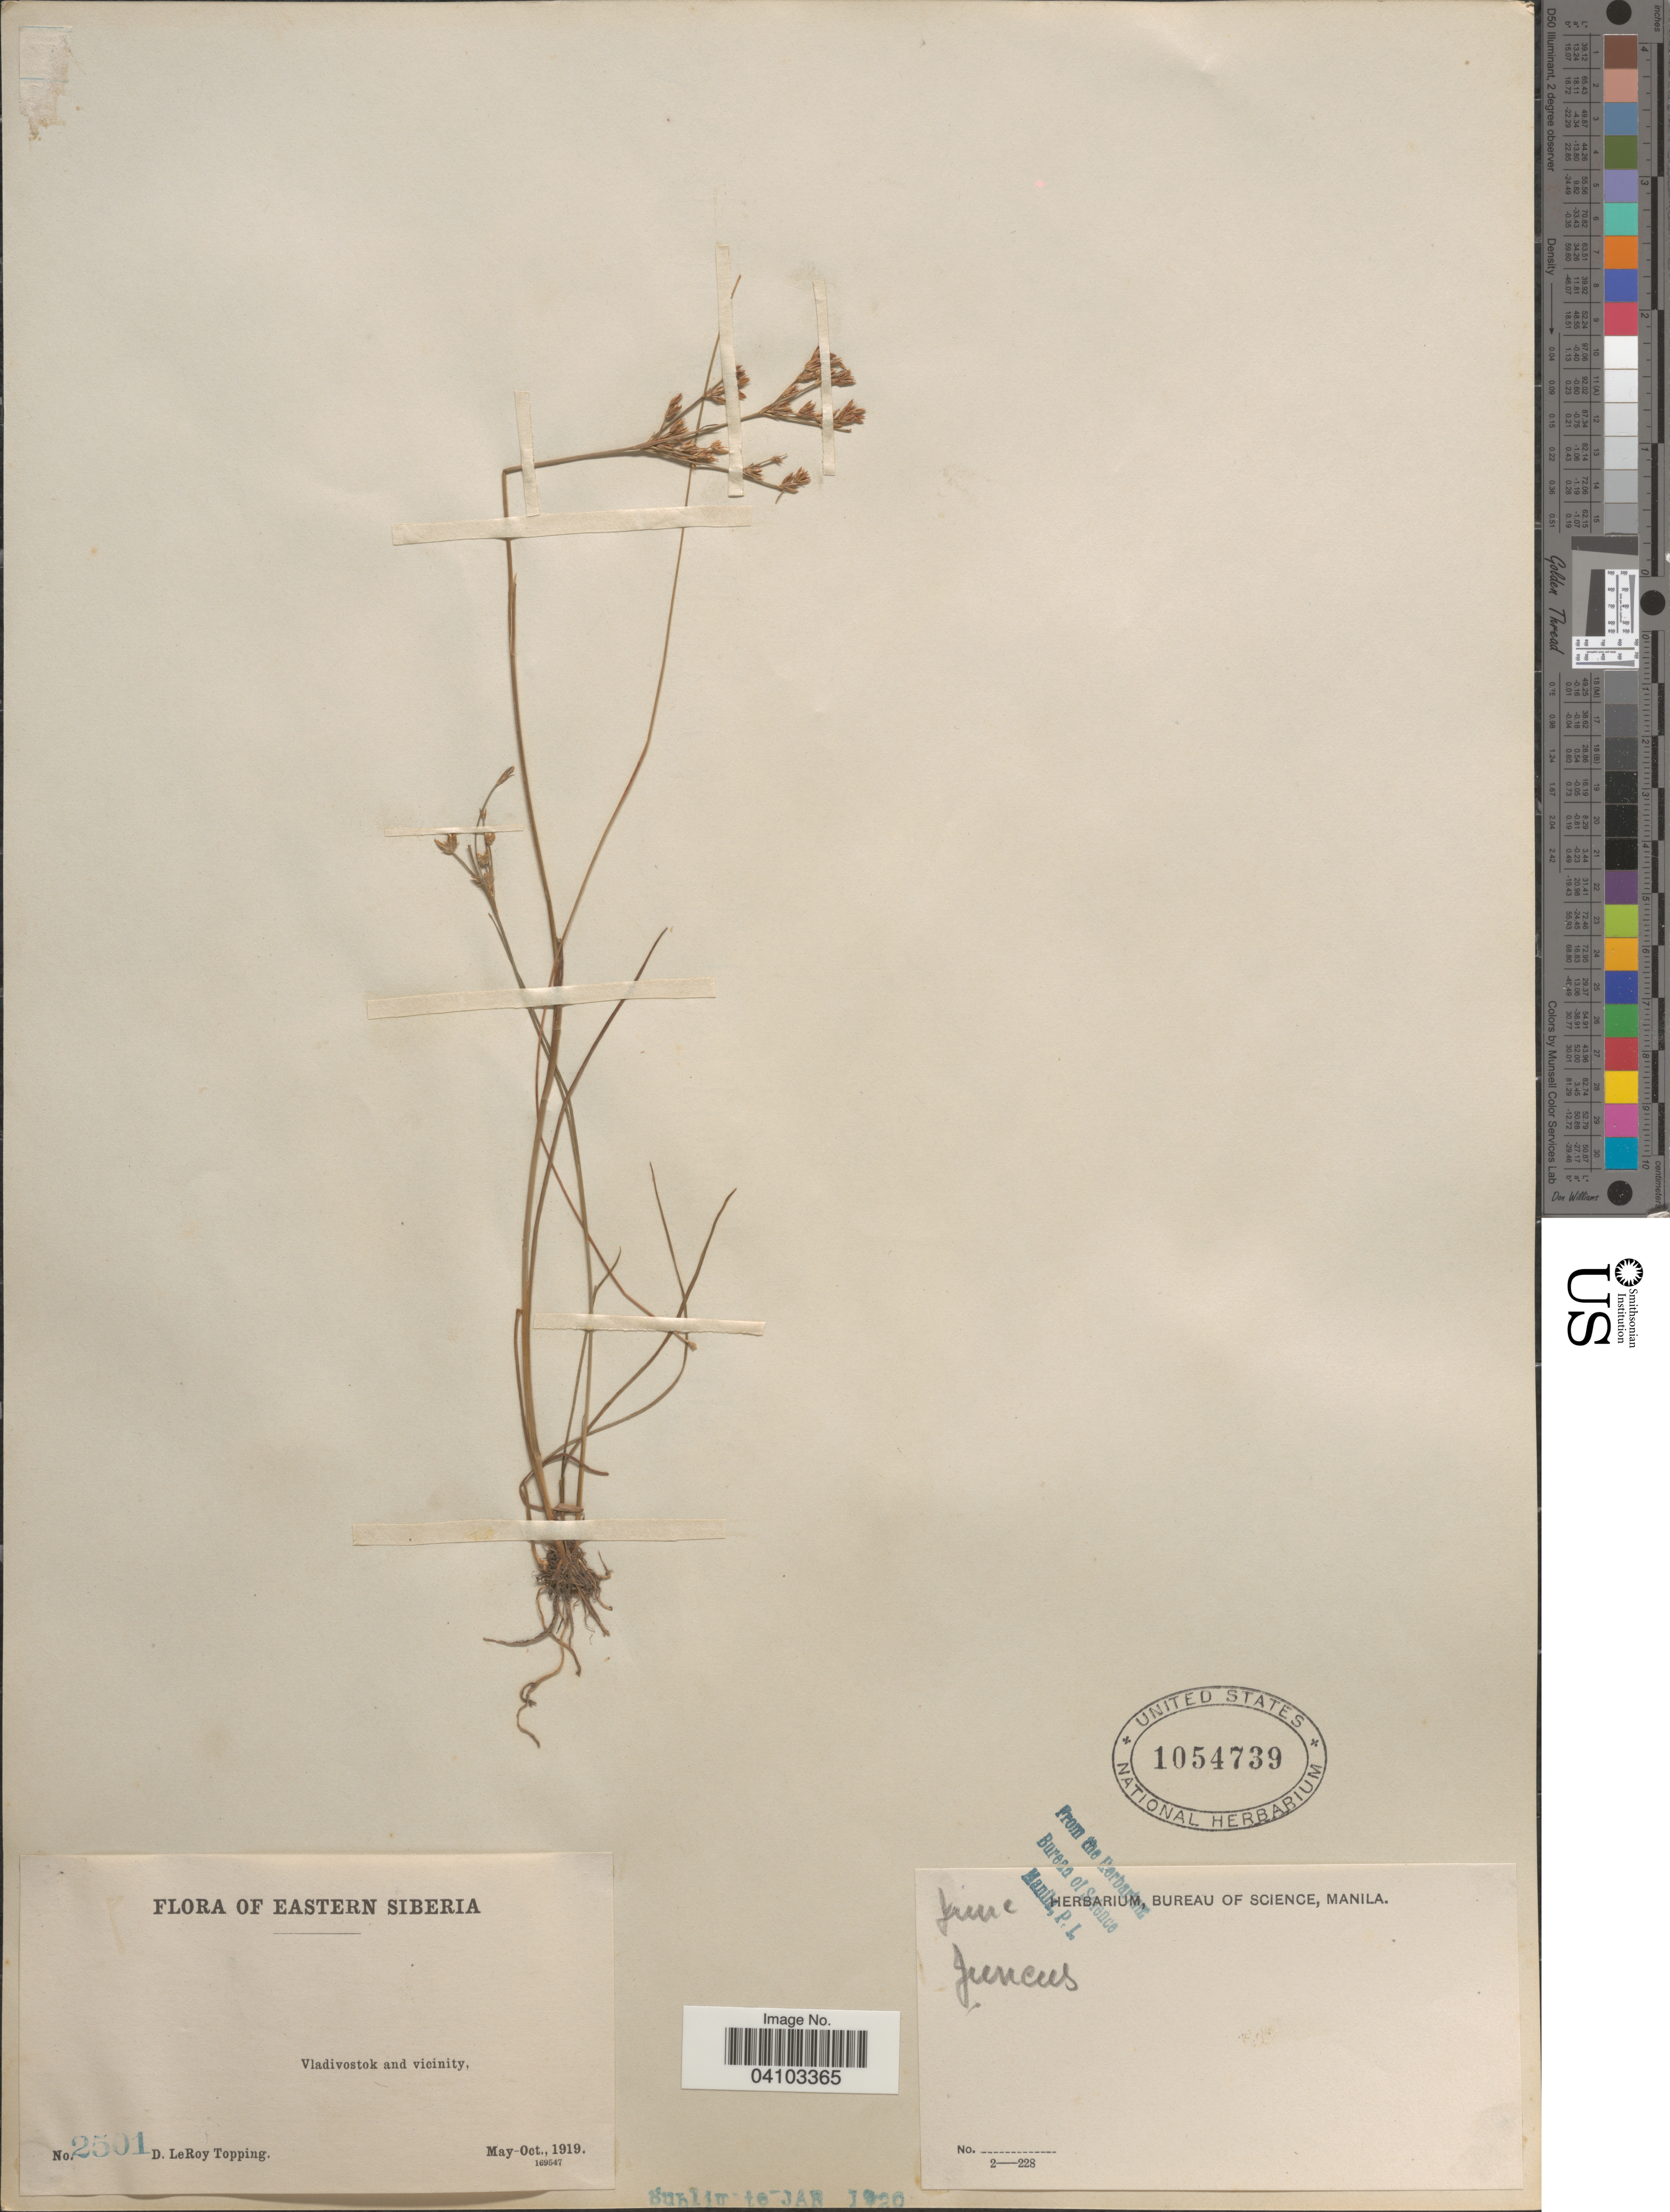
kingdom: Plantae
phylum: Tracheophyta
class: Liliopsida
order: Poales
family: Juncaceae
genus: Juncus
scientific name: Juncus sp.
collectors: D. L. Topping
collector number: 2501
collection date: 1919-05/1919-10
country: Russian Federation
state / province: Primorsky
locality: Eastern Siberia. Vladivostok and vicinity.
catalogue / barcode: US 1054739